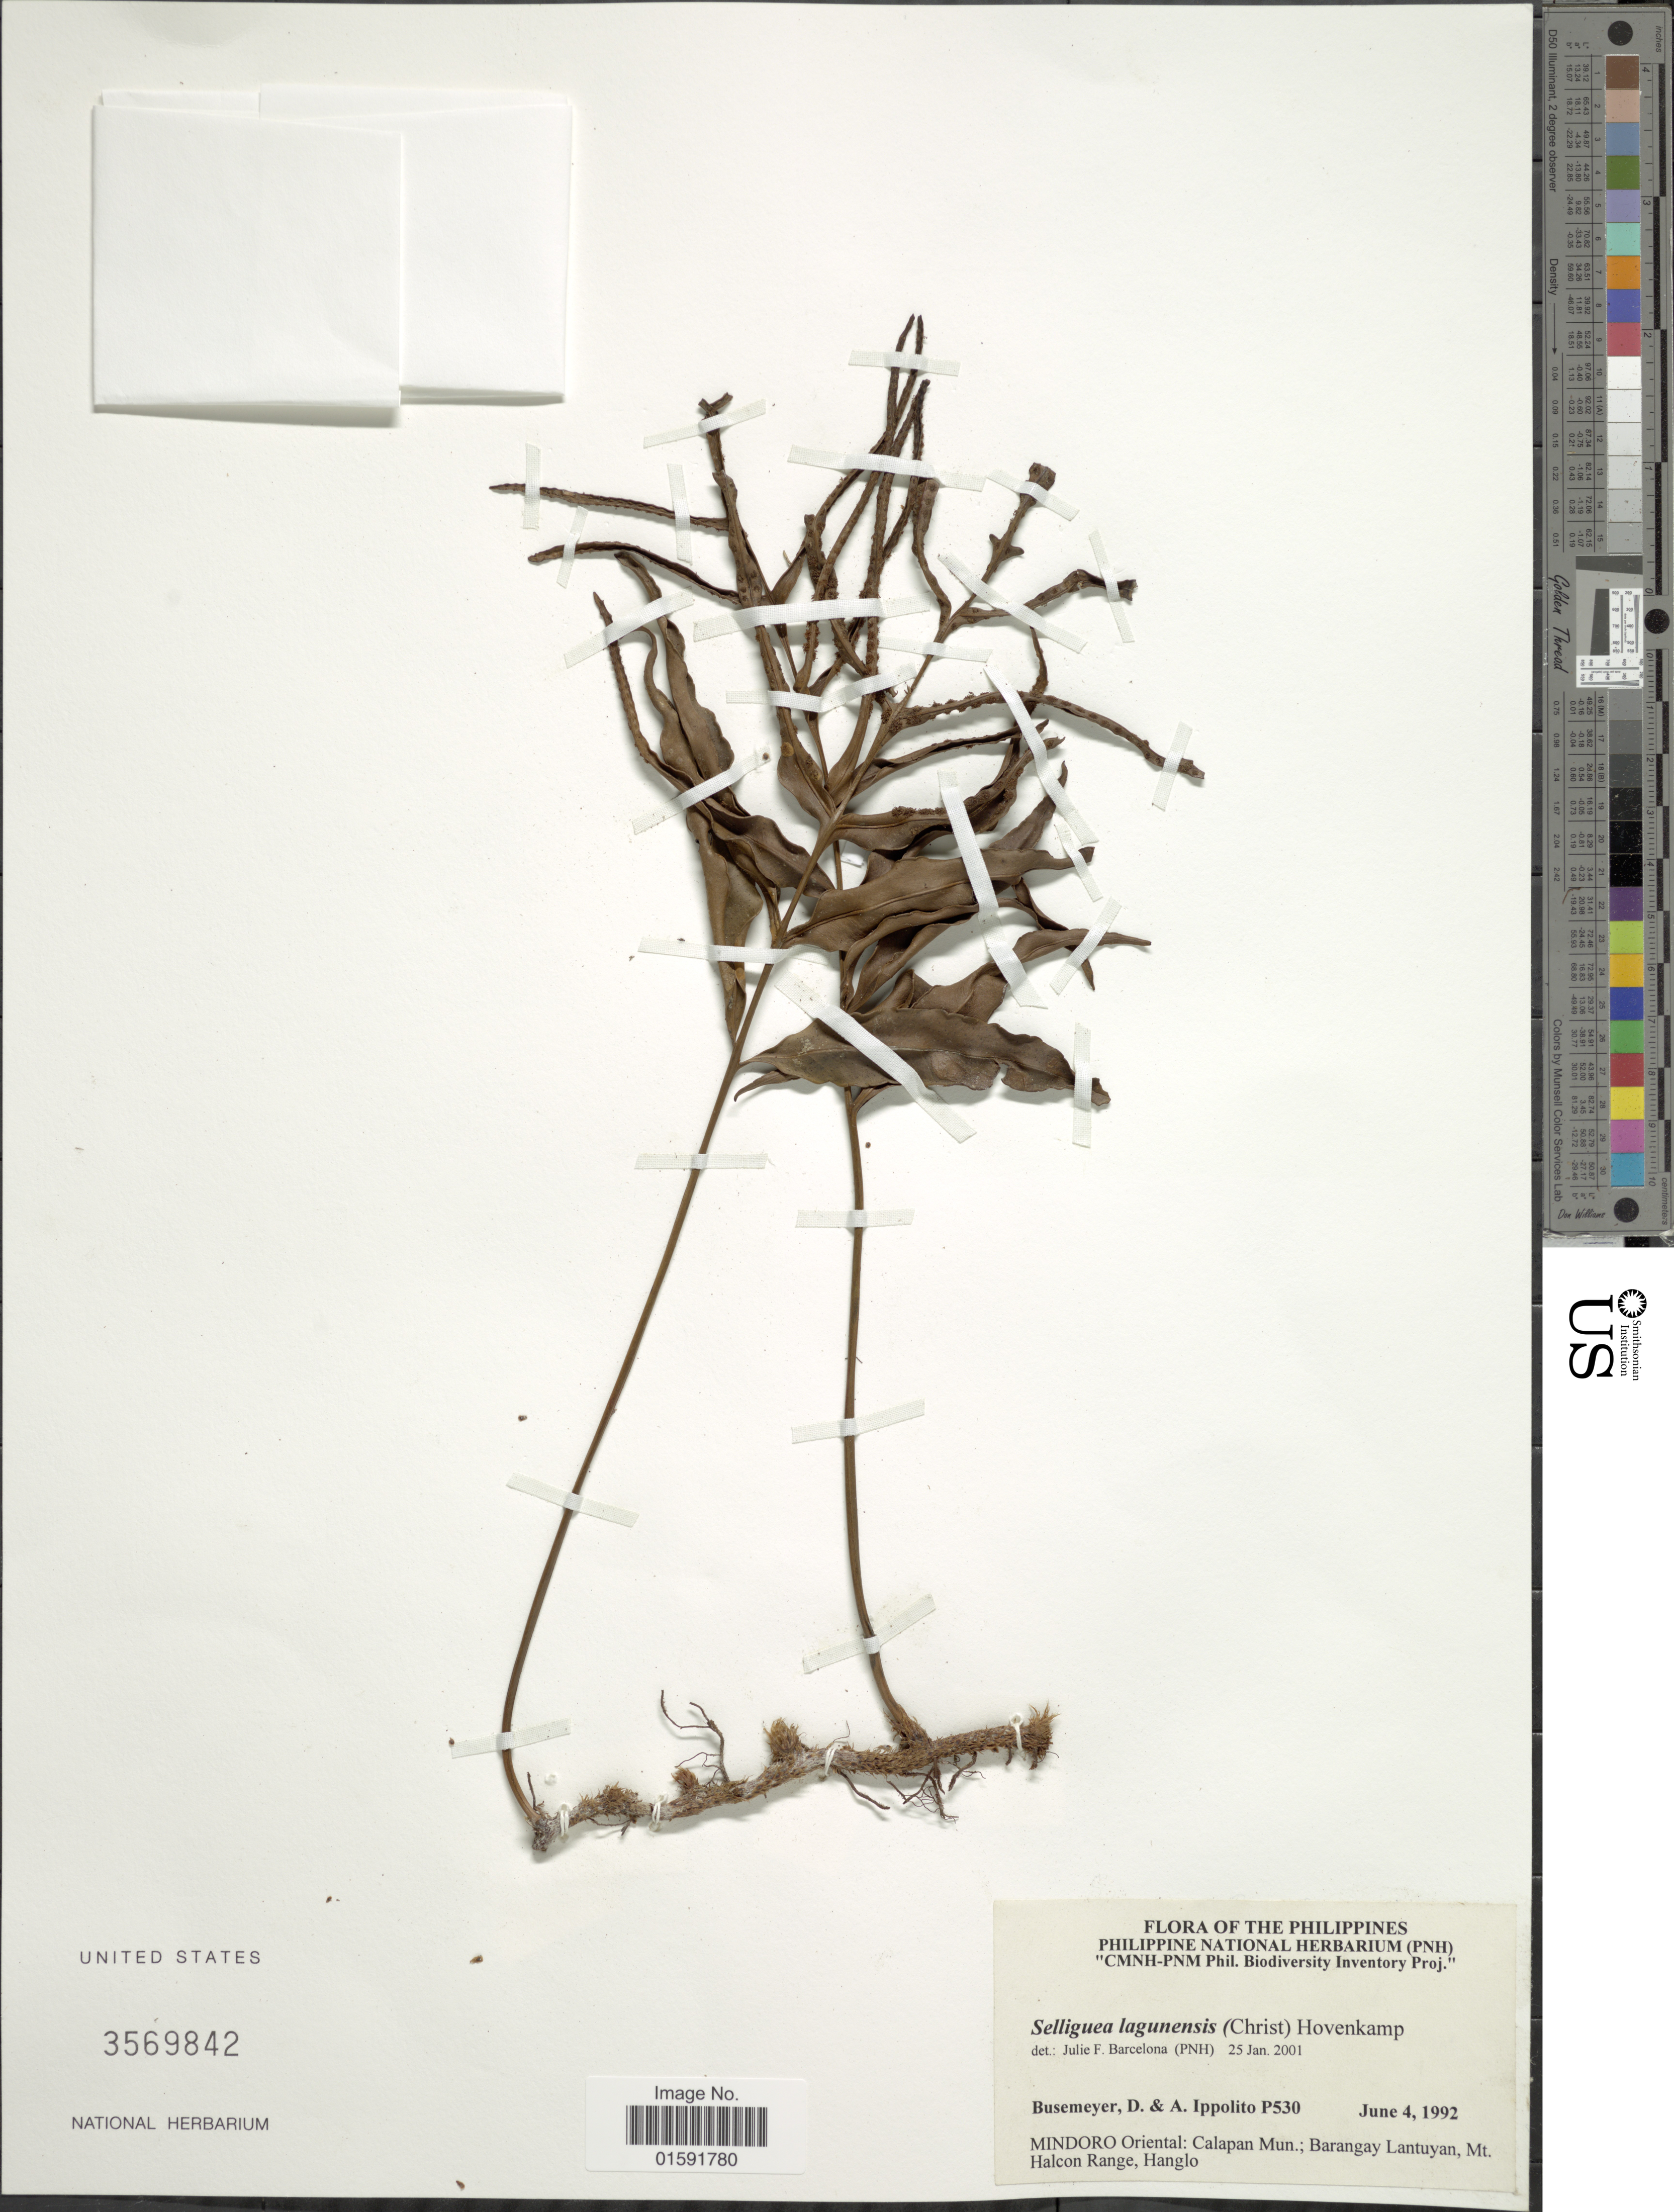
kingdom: Plantae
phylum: Tracheophyta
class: Polypodiopsida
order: Polypodiales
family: Polypodiaceae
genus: Selliguea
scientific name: Selliguea lagunensis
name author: (Christ) Hovenkamp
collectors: D. Busemeyer & A. Ippolito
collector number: P530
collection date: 1992-06-04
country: Philippines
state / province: Mimaropa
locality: Mindoro Oriental: Calapan Mun: Barangay Lantuyan, Mt. Halcon Range, Hanglo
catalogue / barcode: US 3569842